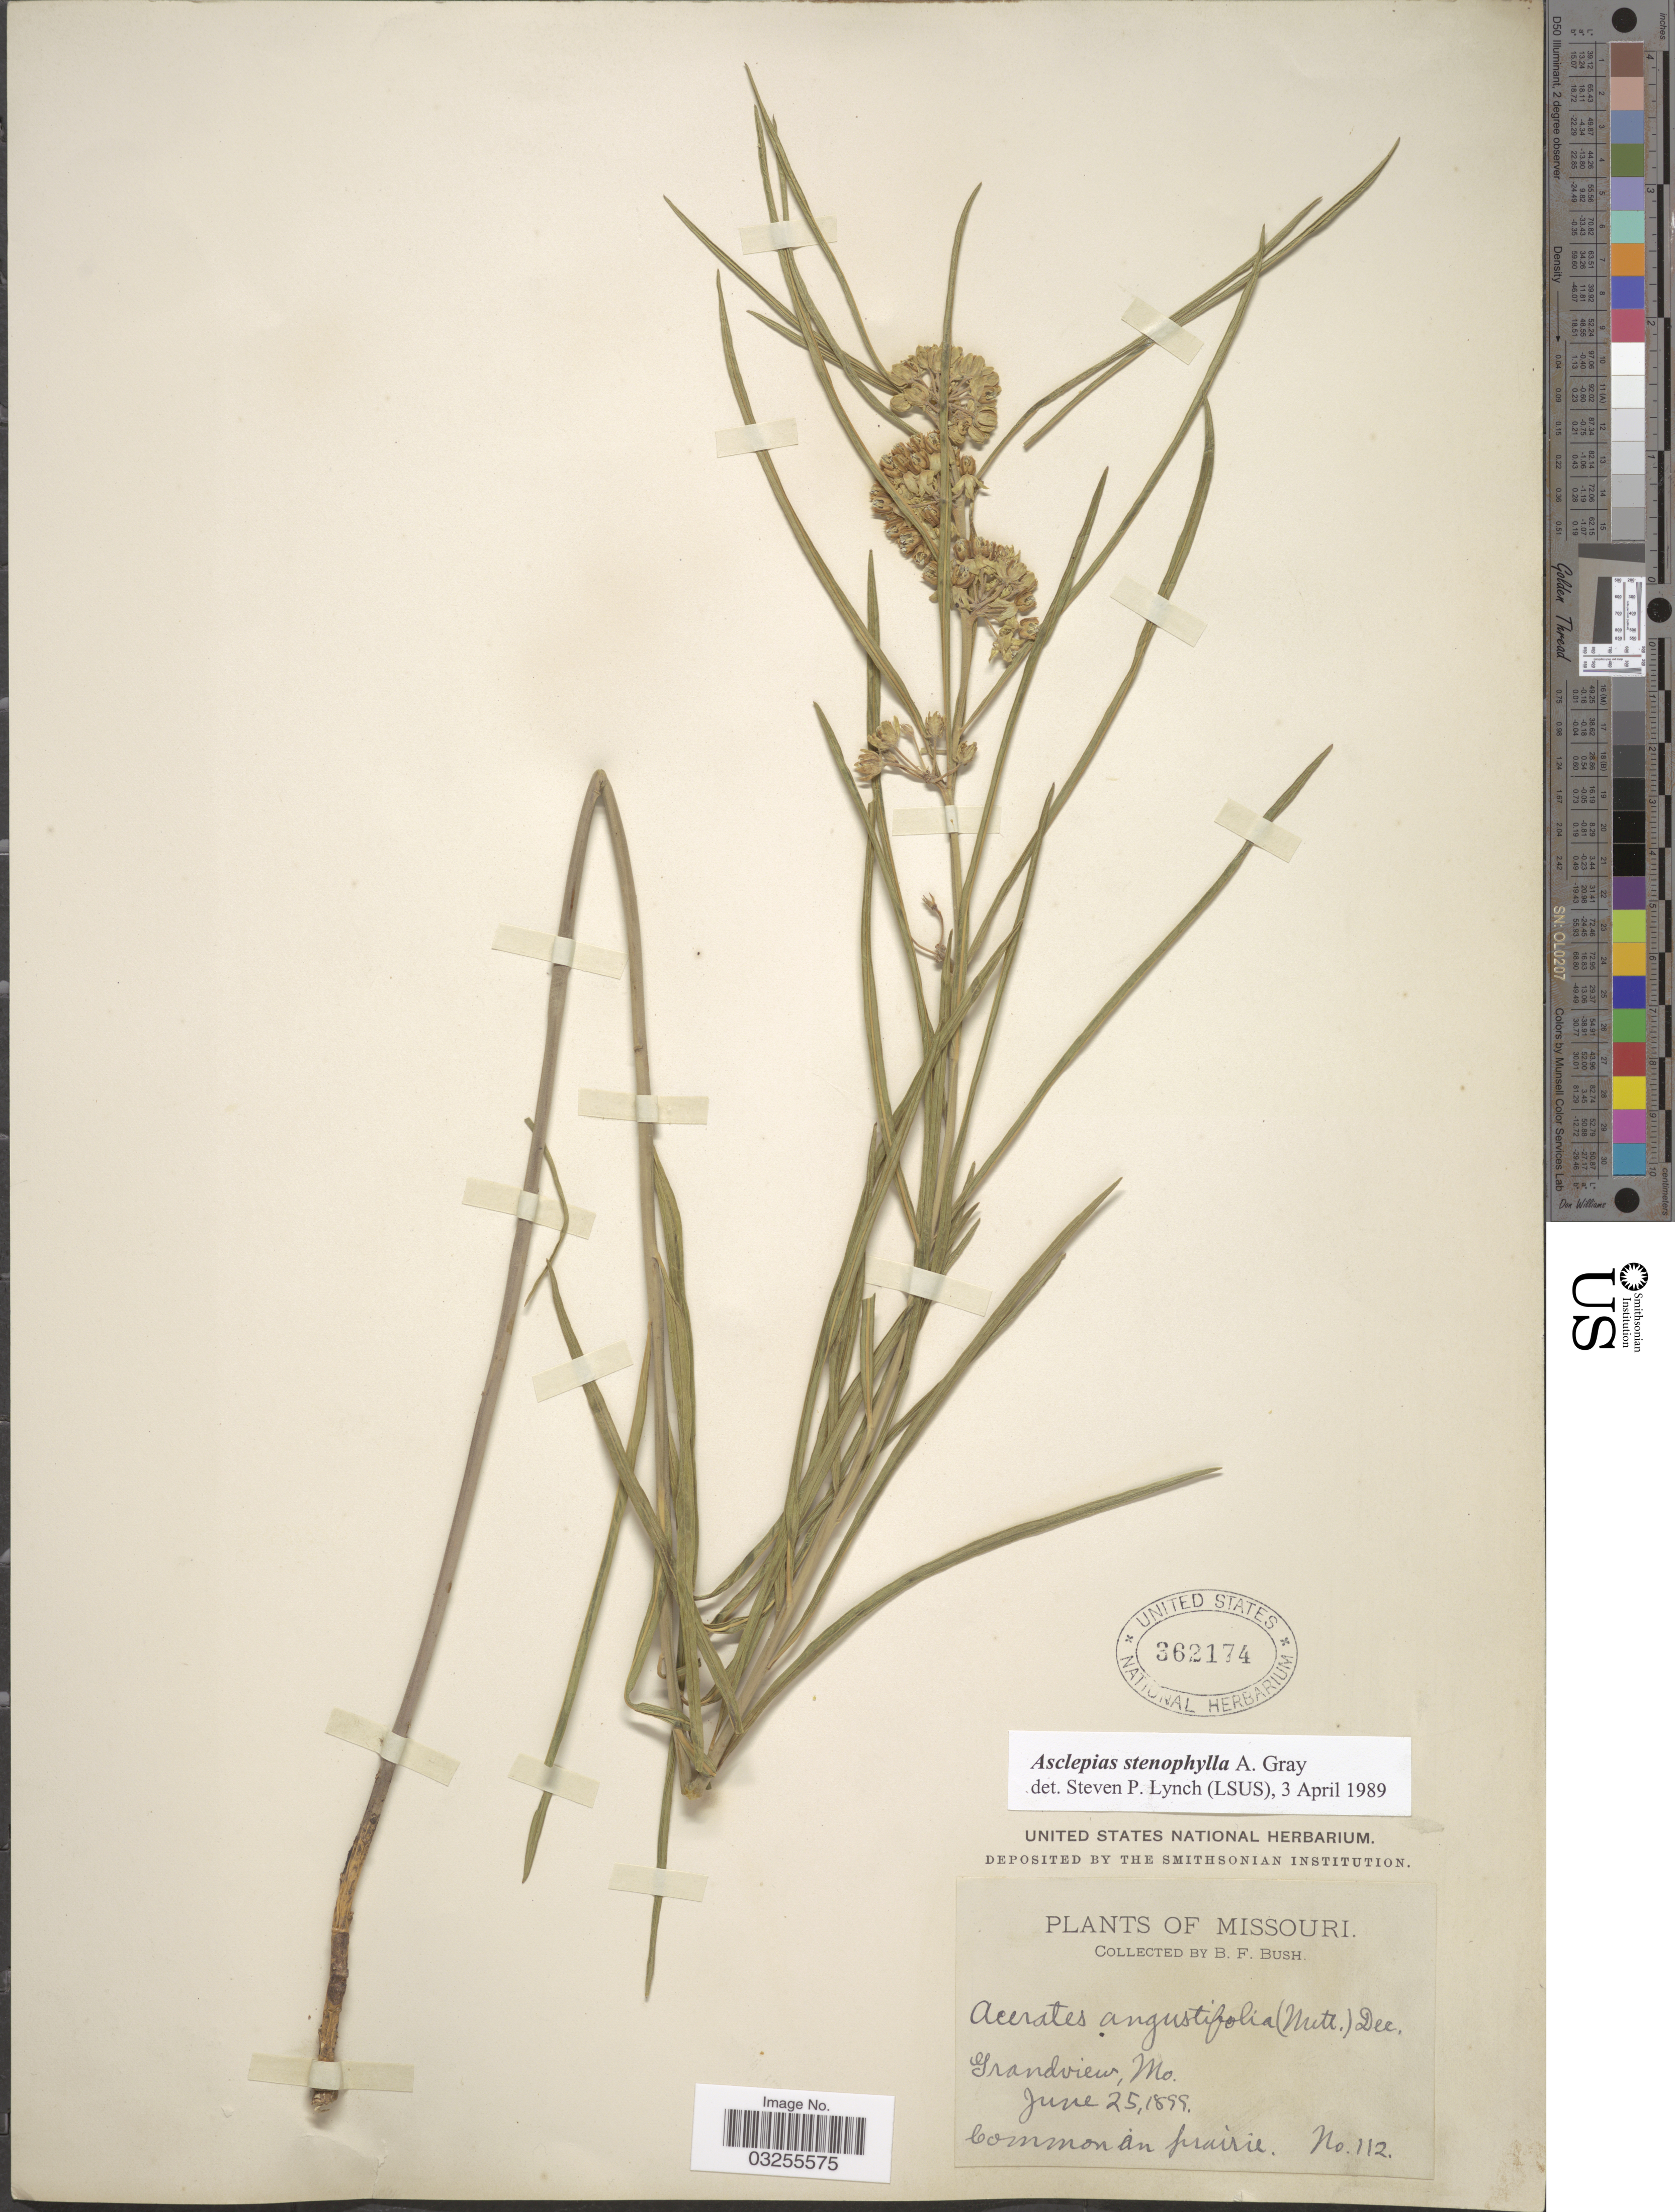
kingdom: Plantae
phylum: Tracheophyta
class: Magnoliopsida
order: Gentianales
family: Apocynaceae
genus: Asclepias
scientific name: Asclepias stenophylla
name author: A. Gray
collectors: B. F. Bush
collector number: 112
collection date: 1899-06-25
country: United States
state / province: Missouri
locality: Grandview.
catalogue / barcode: US 362174